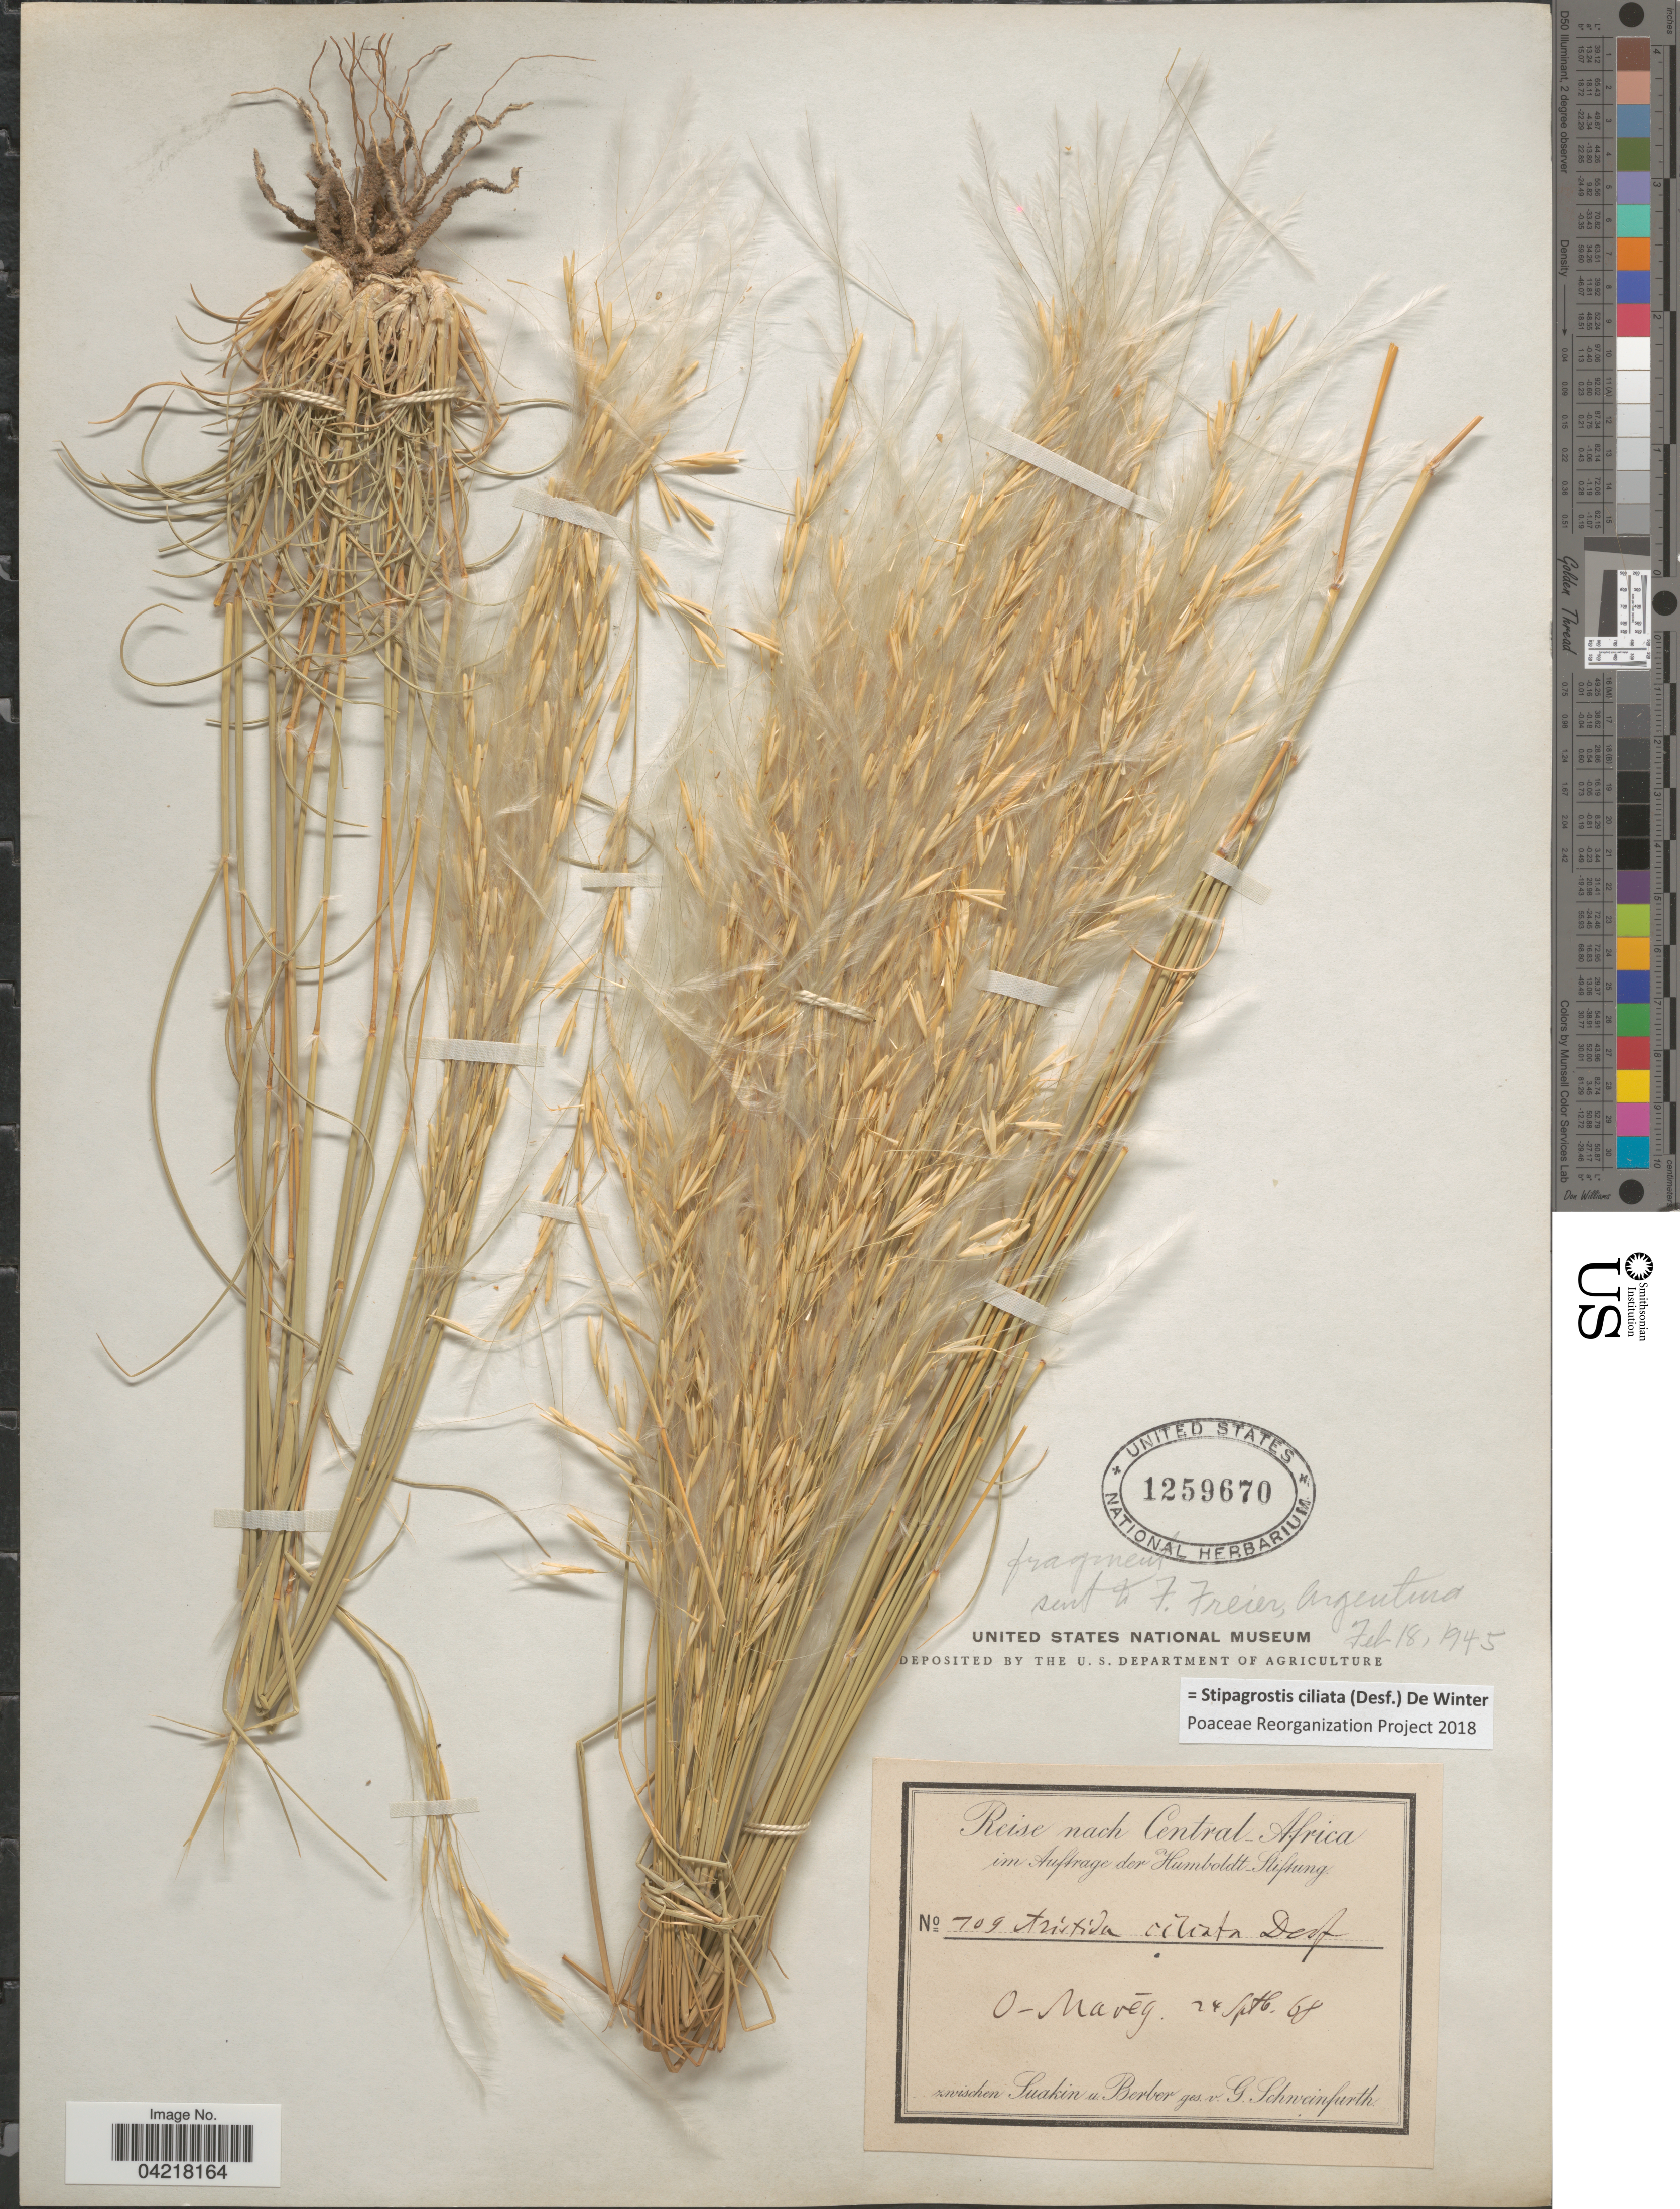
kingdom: Plantae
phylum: Tracheophyta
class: Liliopsida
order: Poales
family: Poaceae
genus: Stipagrostis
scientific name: Stipagrostis ciliata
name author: (Desf.) De Winter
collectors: G. A. Schweinfurth (herbarium)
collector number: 709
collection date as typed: Transcribed d/m/y: 24/9/68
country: Sudan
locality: Reise nach Central-Africa. O-Mavég [interpreted]. Zwischen Suakin u Berber.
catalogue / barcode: US 1259670